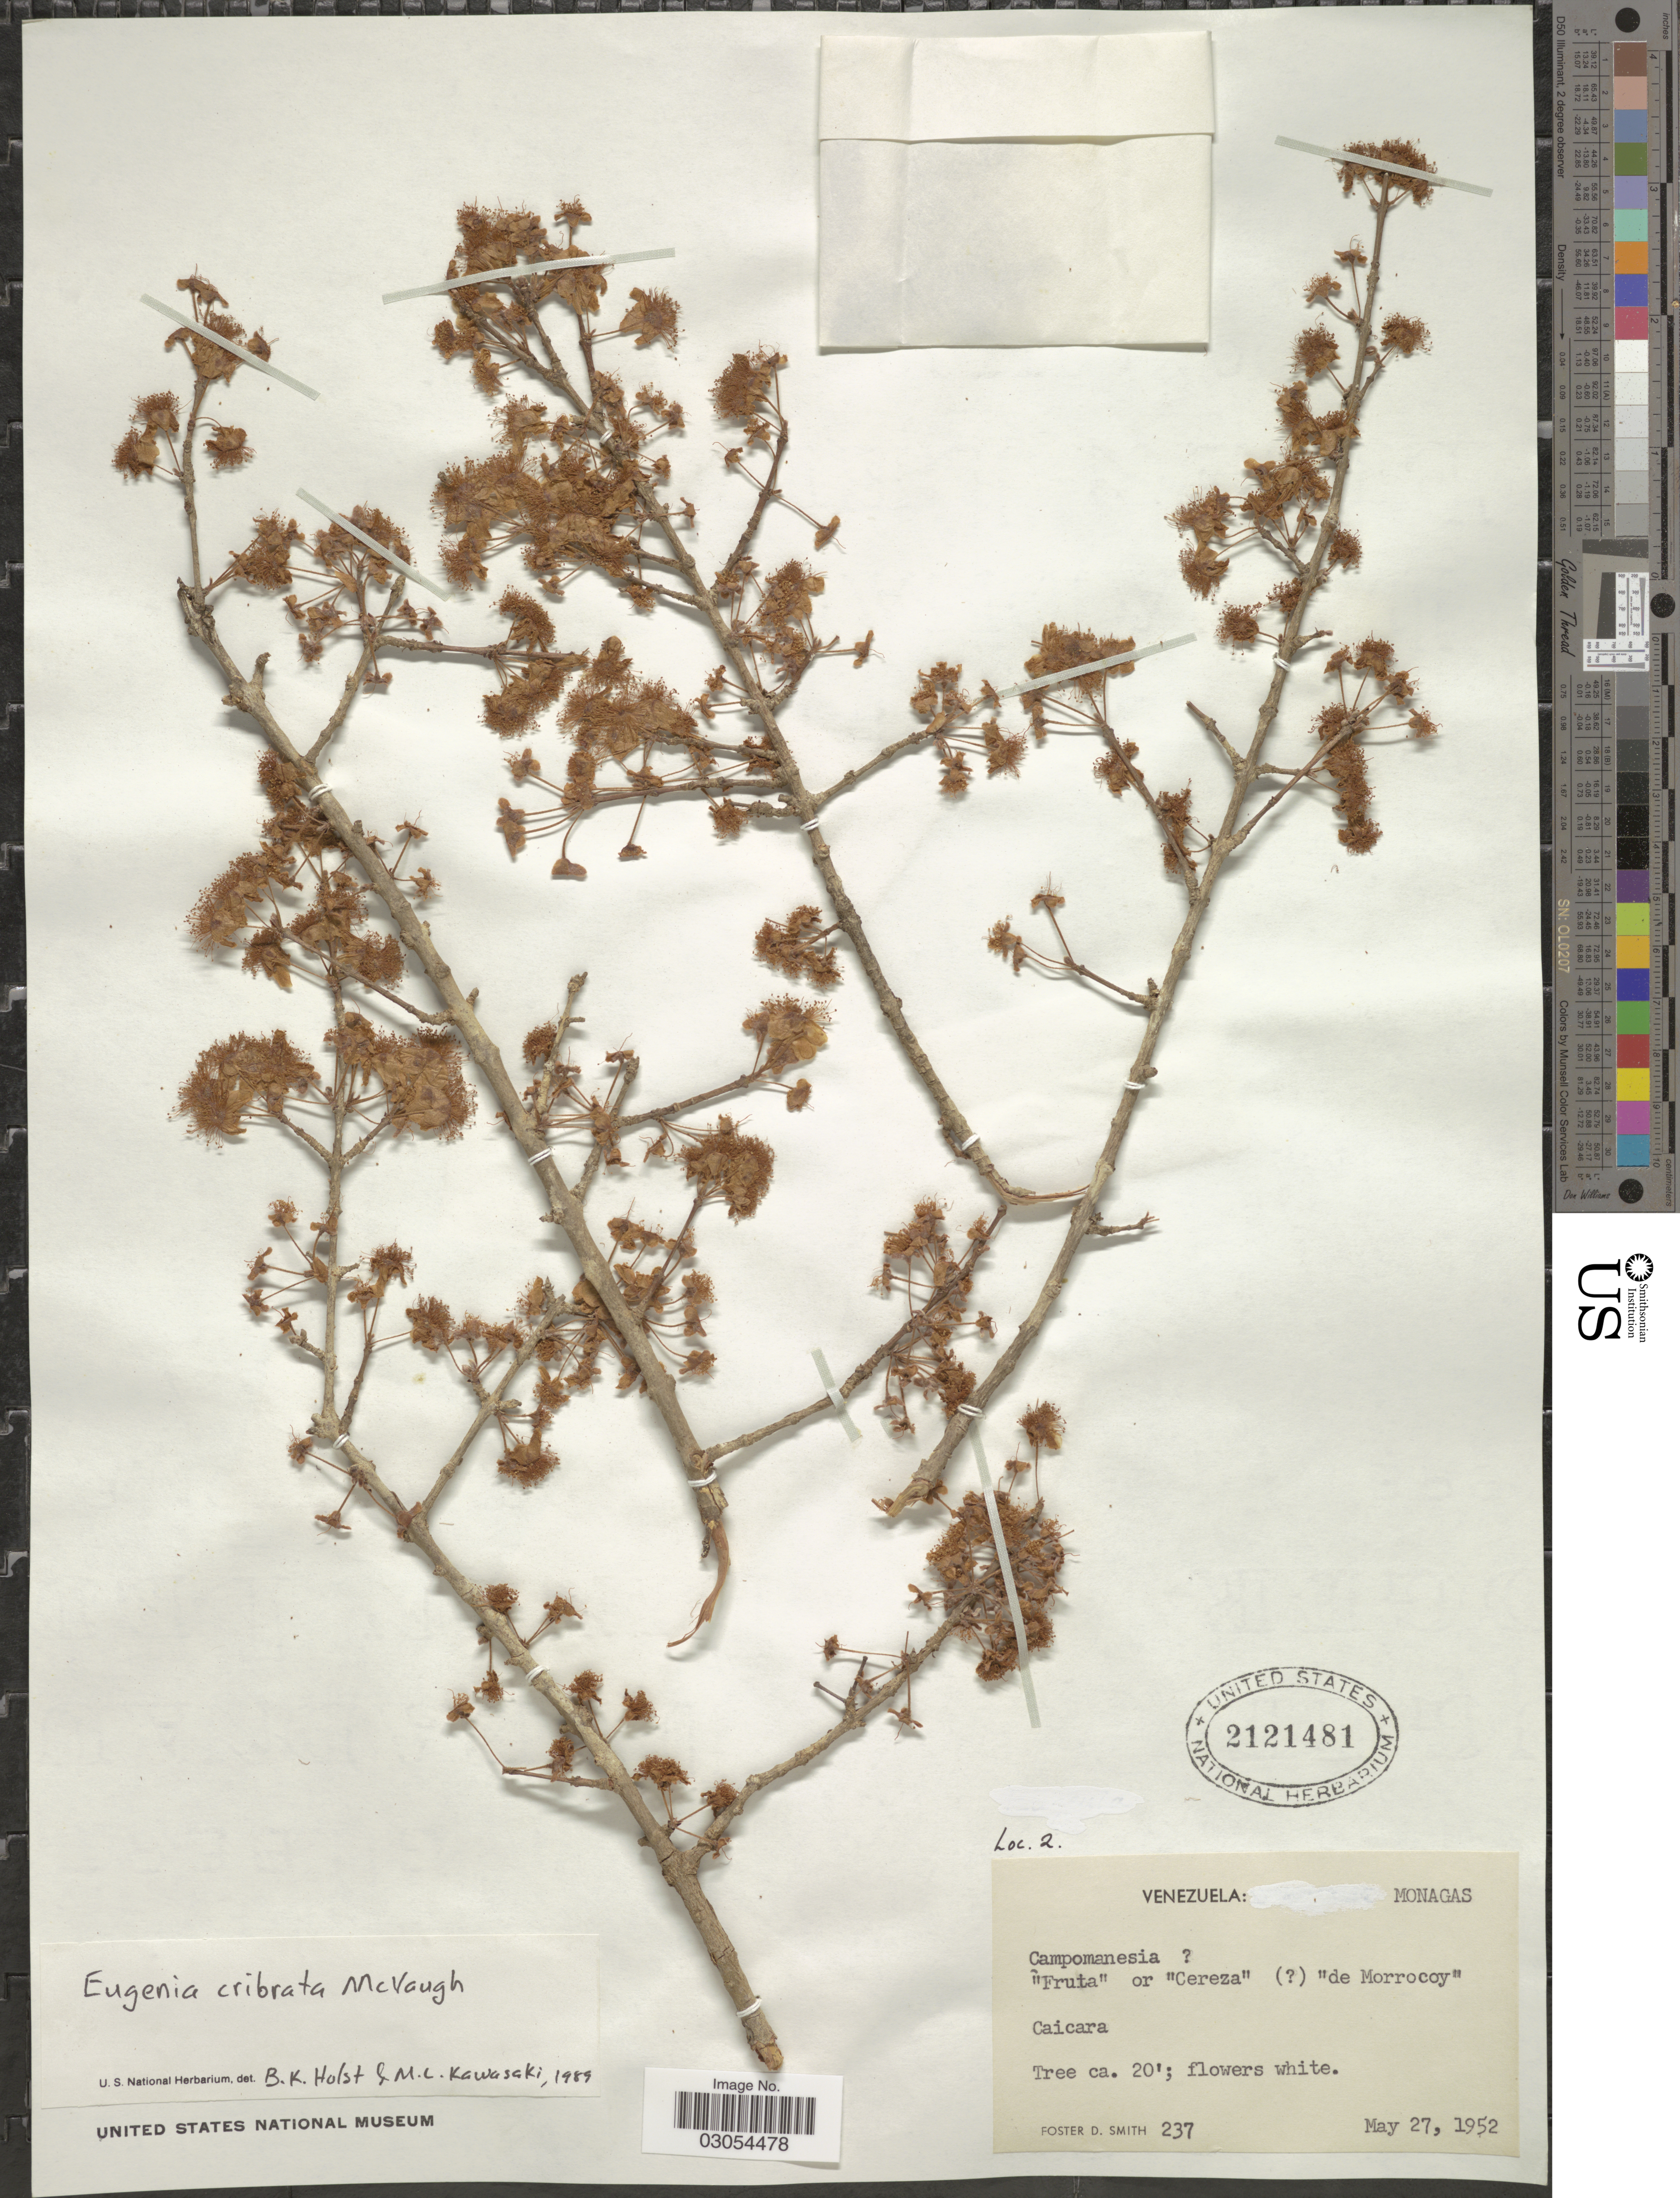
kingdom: Plantae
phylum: Tracheophyta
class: Magnoliopsida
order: Myrtales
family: Myrtaceae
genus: Eugenia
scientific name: Eugenia cribrata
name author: McVaugh in Maguire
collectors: F. Smith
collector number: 237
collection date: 1952-05-27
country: Venezuela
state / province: Monagas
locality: Caicara.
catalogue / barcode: US 2121481